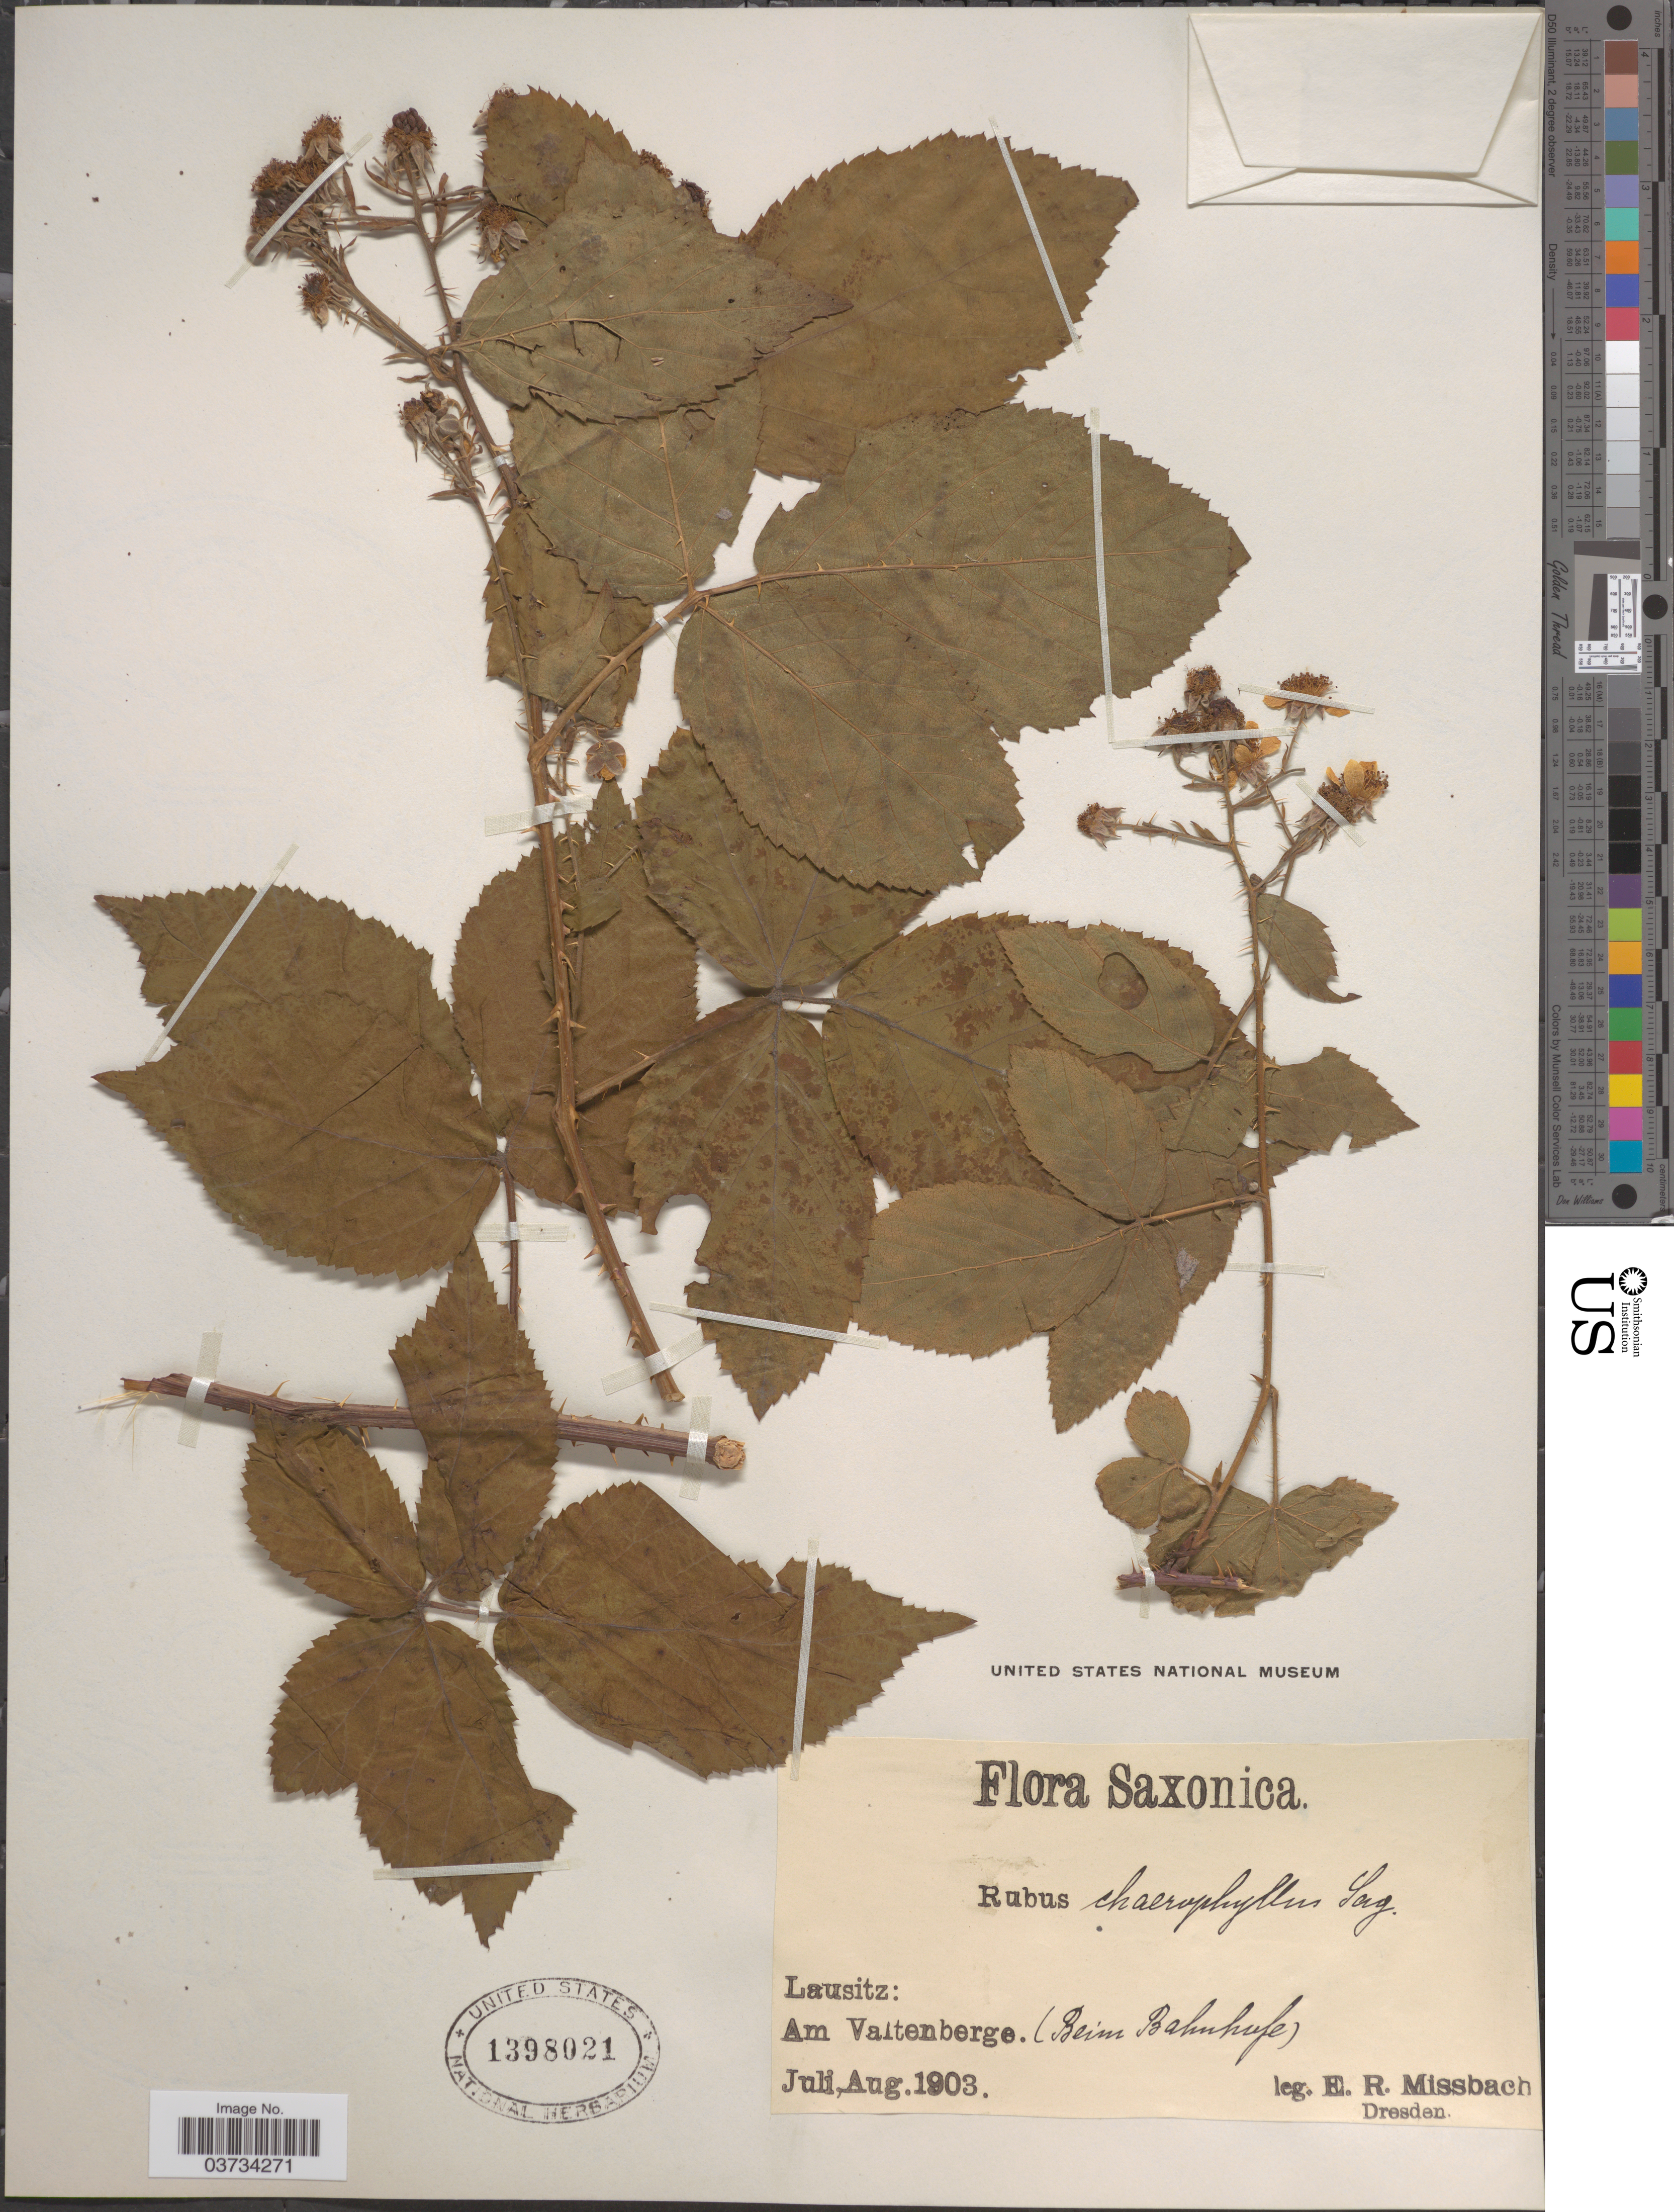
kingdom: Plantae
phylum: Tracheophyta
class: Magnoliopsida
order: Rosales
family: Rosaceae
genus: Rubus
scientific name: Rubus chaerophyllus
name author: Sagorski & W. Schultze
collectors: E. Missbach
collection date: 1903-07/1903-08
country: Germany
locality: Saxonica. Lausitz: Am Valtenberge. (Beim Bahnhofe).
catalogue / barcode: US 1398021